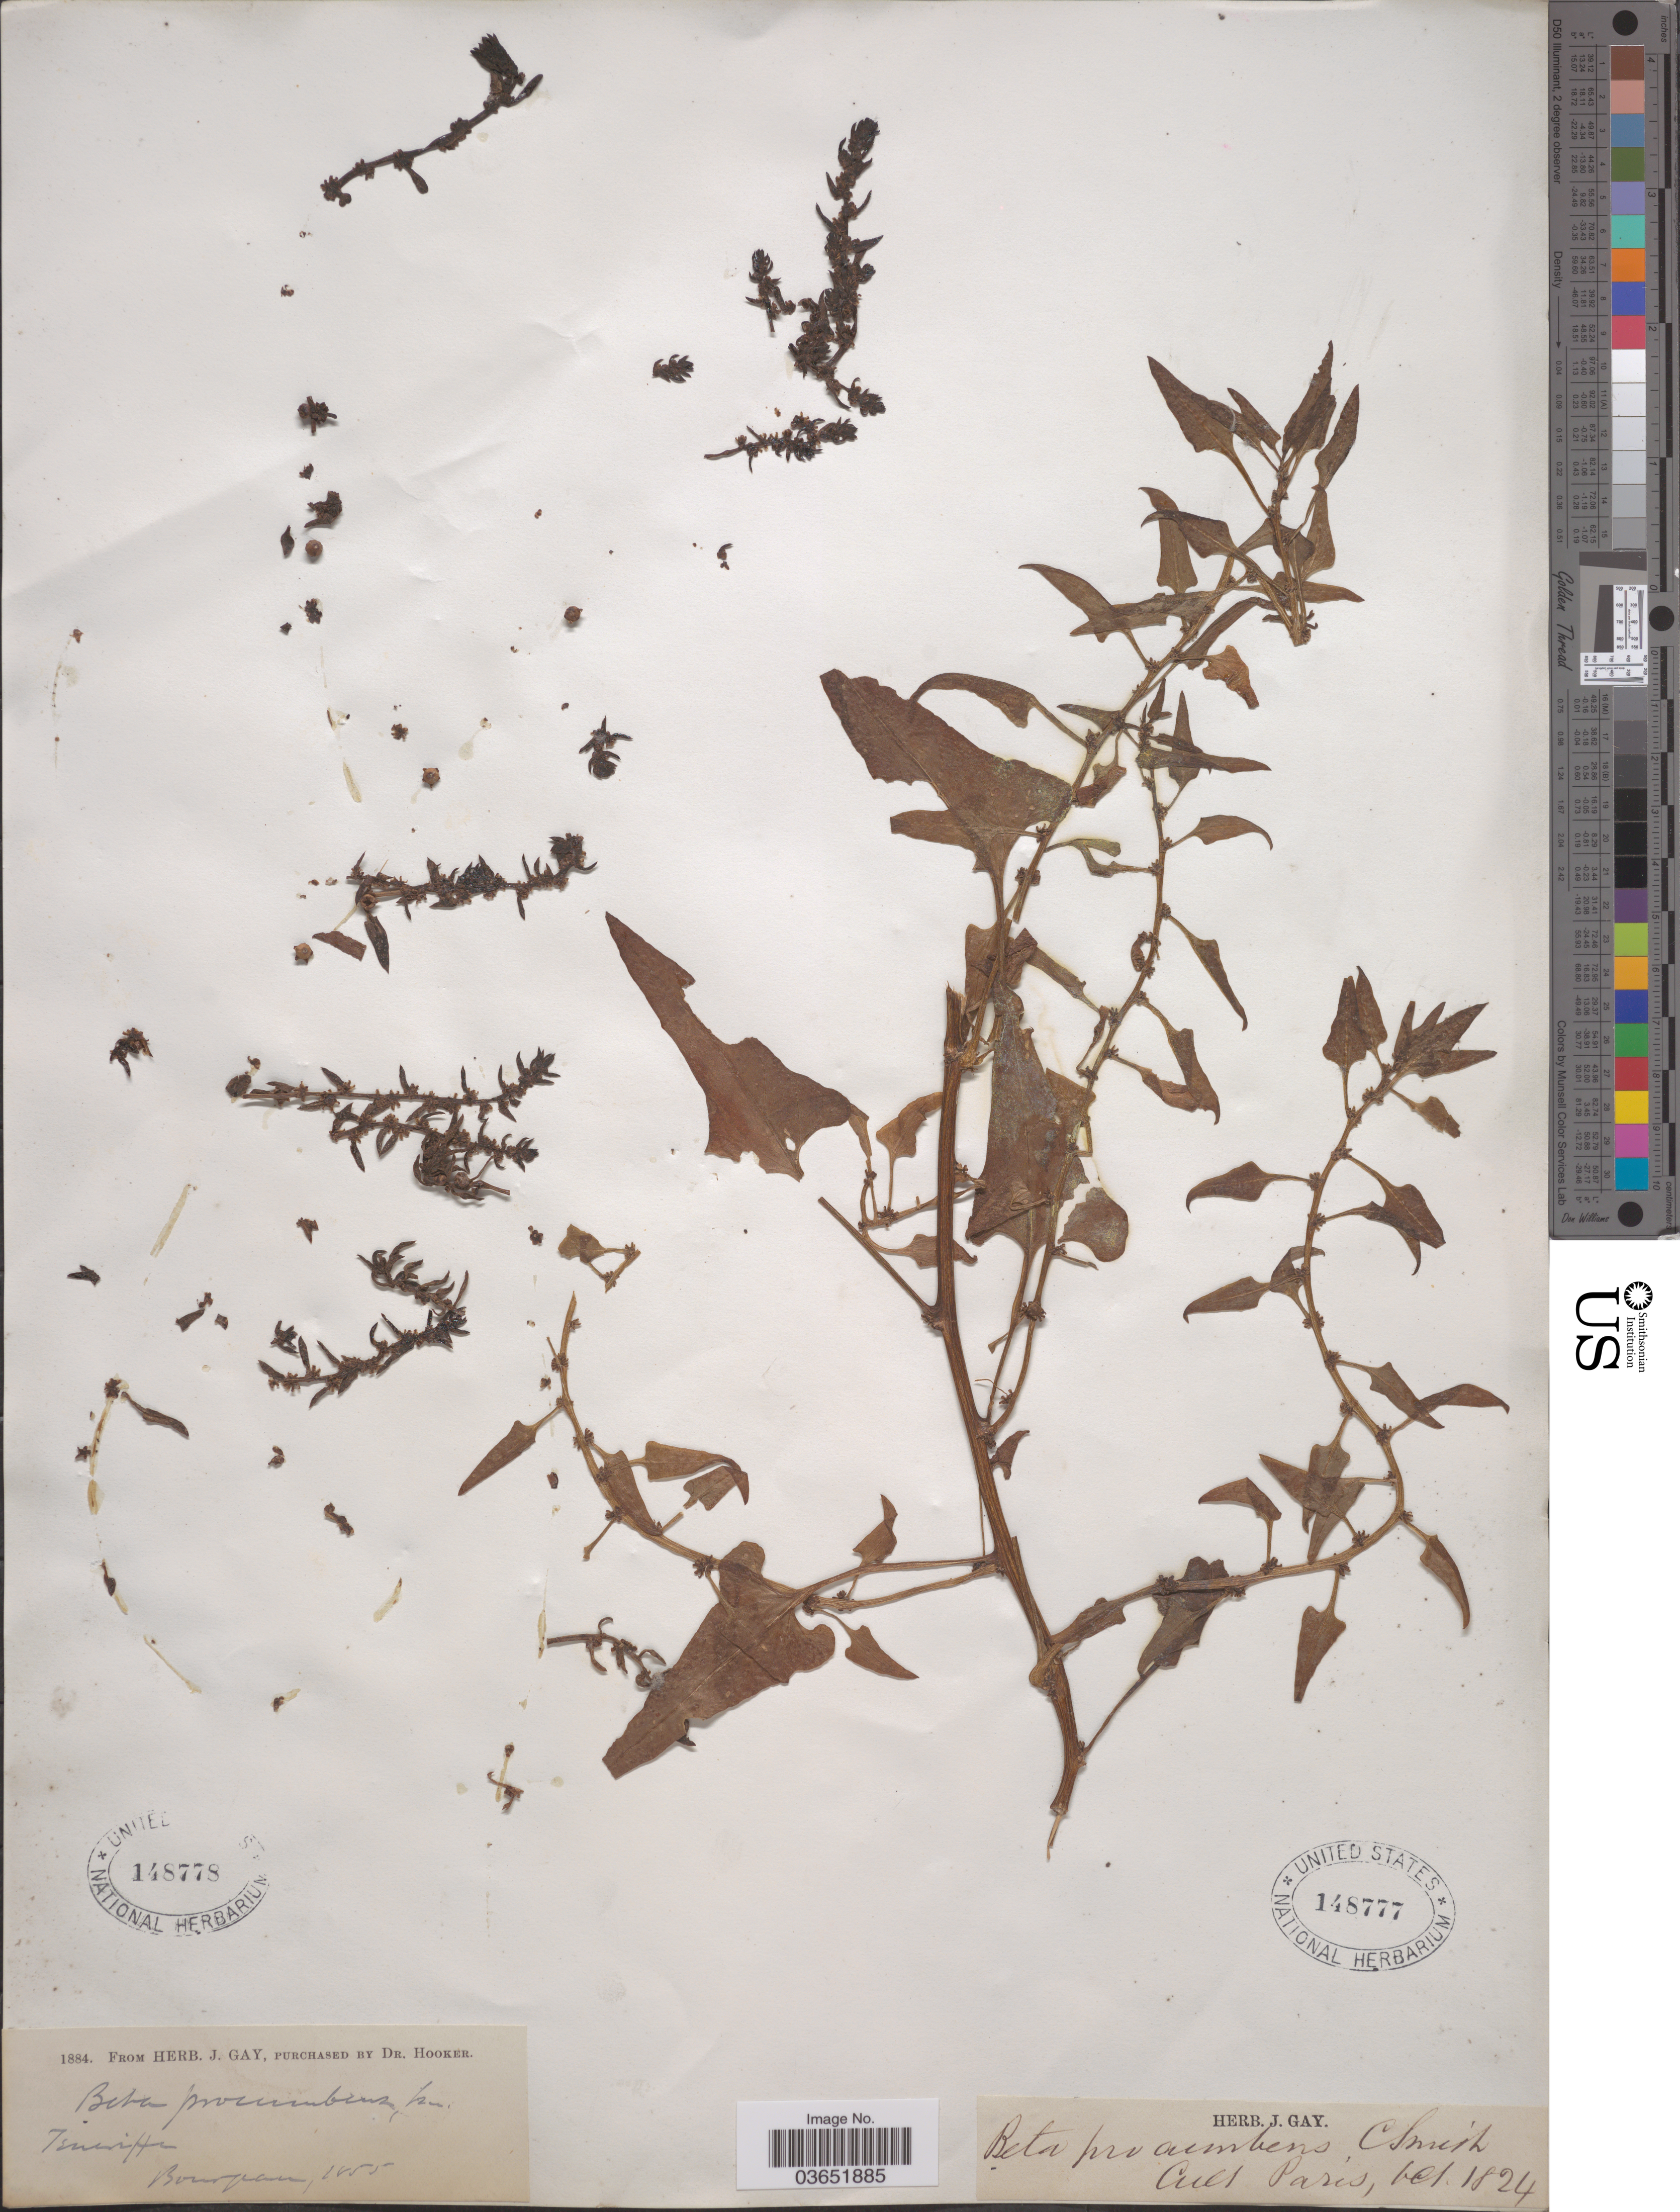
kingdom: Plantae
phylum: Tracheophyta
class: Magnoliopsida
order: Caryophyllales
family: Amaranthaceae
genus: Patellifolia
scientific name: Patellifolia procumbens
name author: (C. Sm. ex Hornem.) A.J. Scott et al.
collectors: -. Bourgeau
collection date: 1855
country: Spain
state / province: Canarias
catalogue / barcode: US 148778